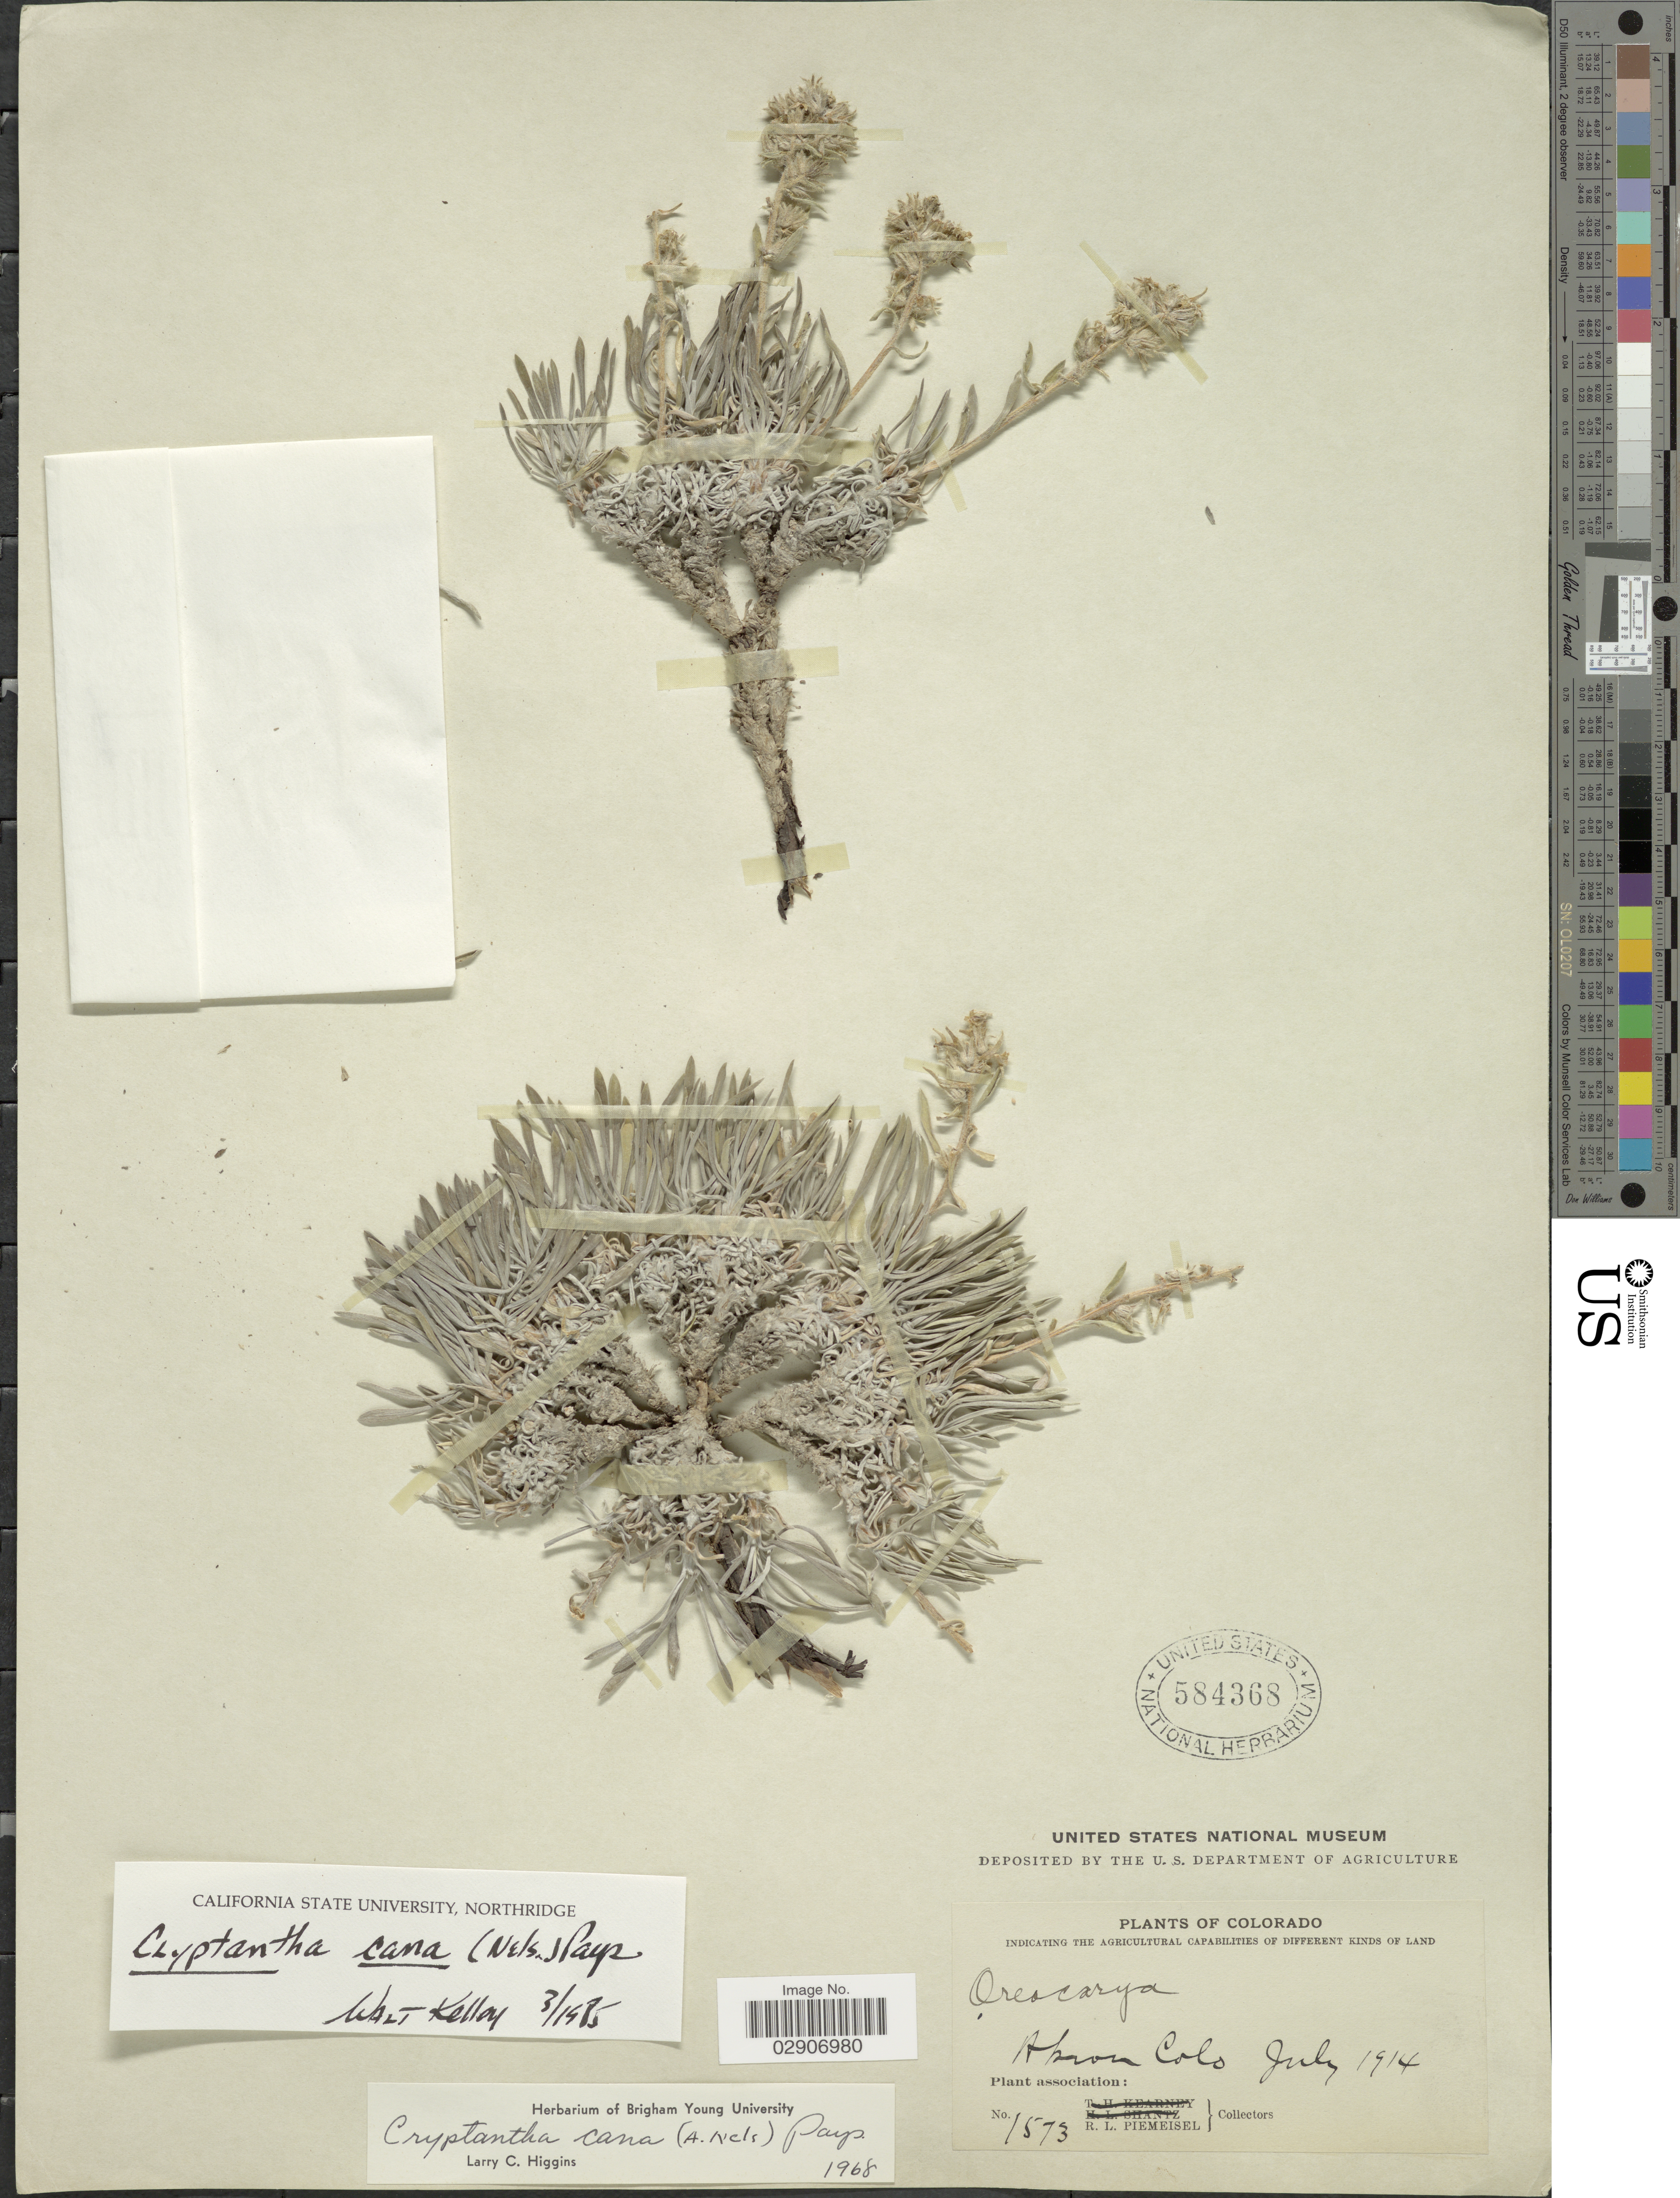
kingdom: Plantae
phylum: Tracheophyta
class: Magnoliopsida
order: Boraginales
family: Boraginaceae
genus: Cryptantha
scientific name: Cryptantha cana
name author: (A. Nelson) Payson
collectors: R. L. Piemeisel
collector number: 1573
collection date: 1914-07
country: United States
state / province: Colorado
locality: Akron Colo.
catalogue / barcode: US 584368